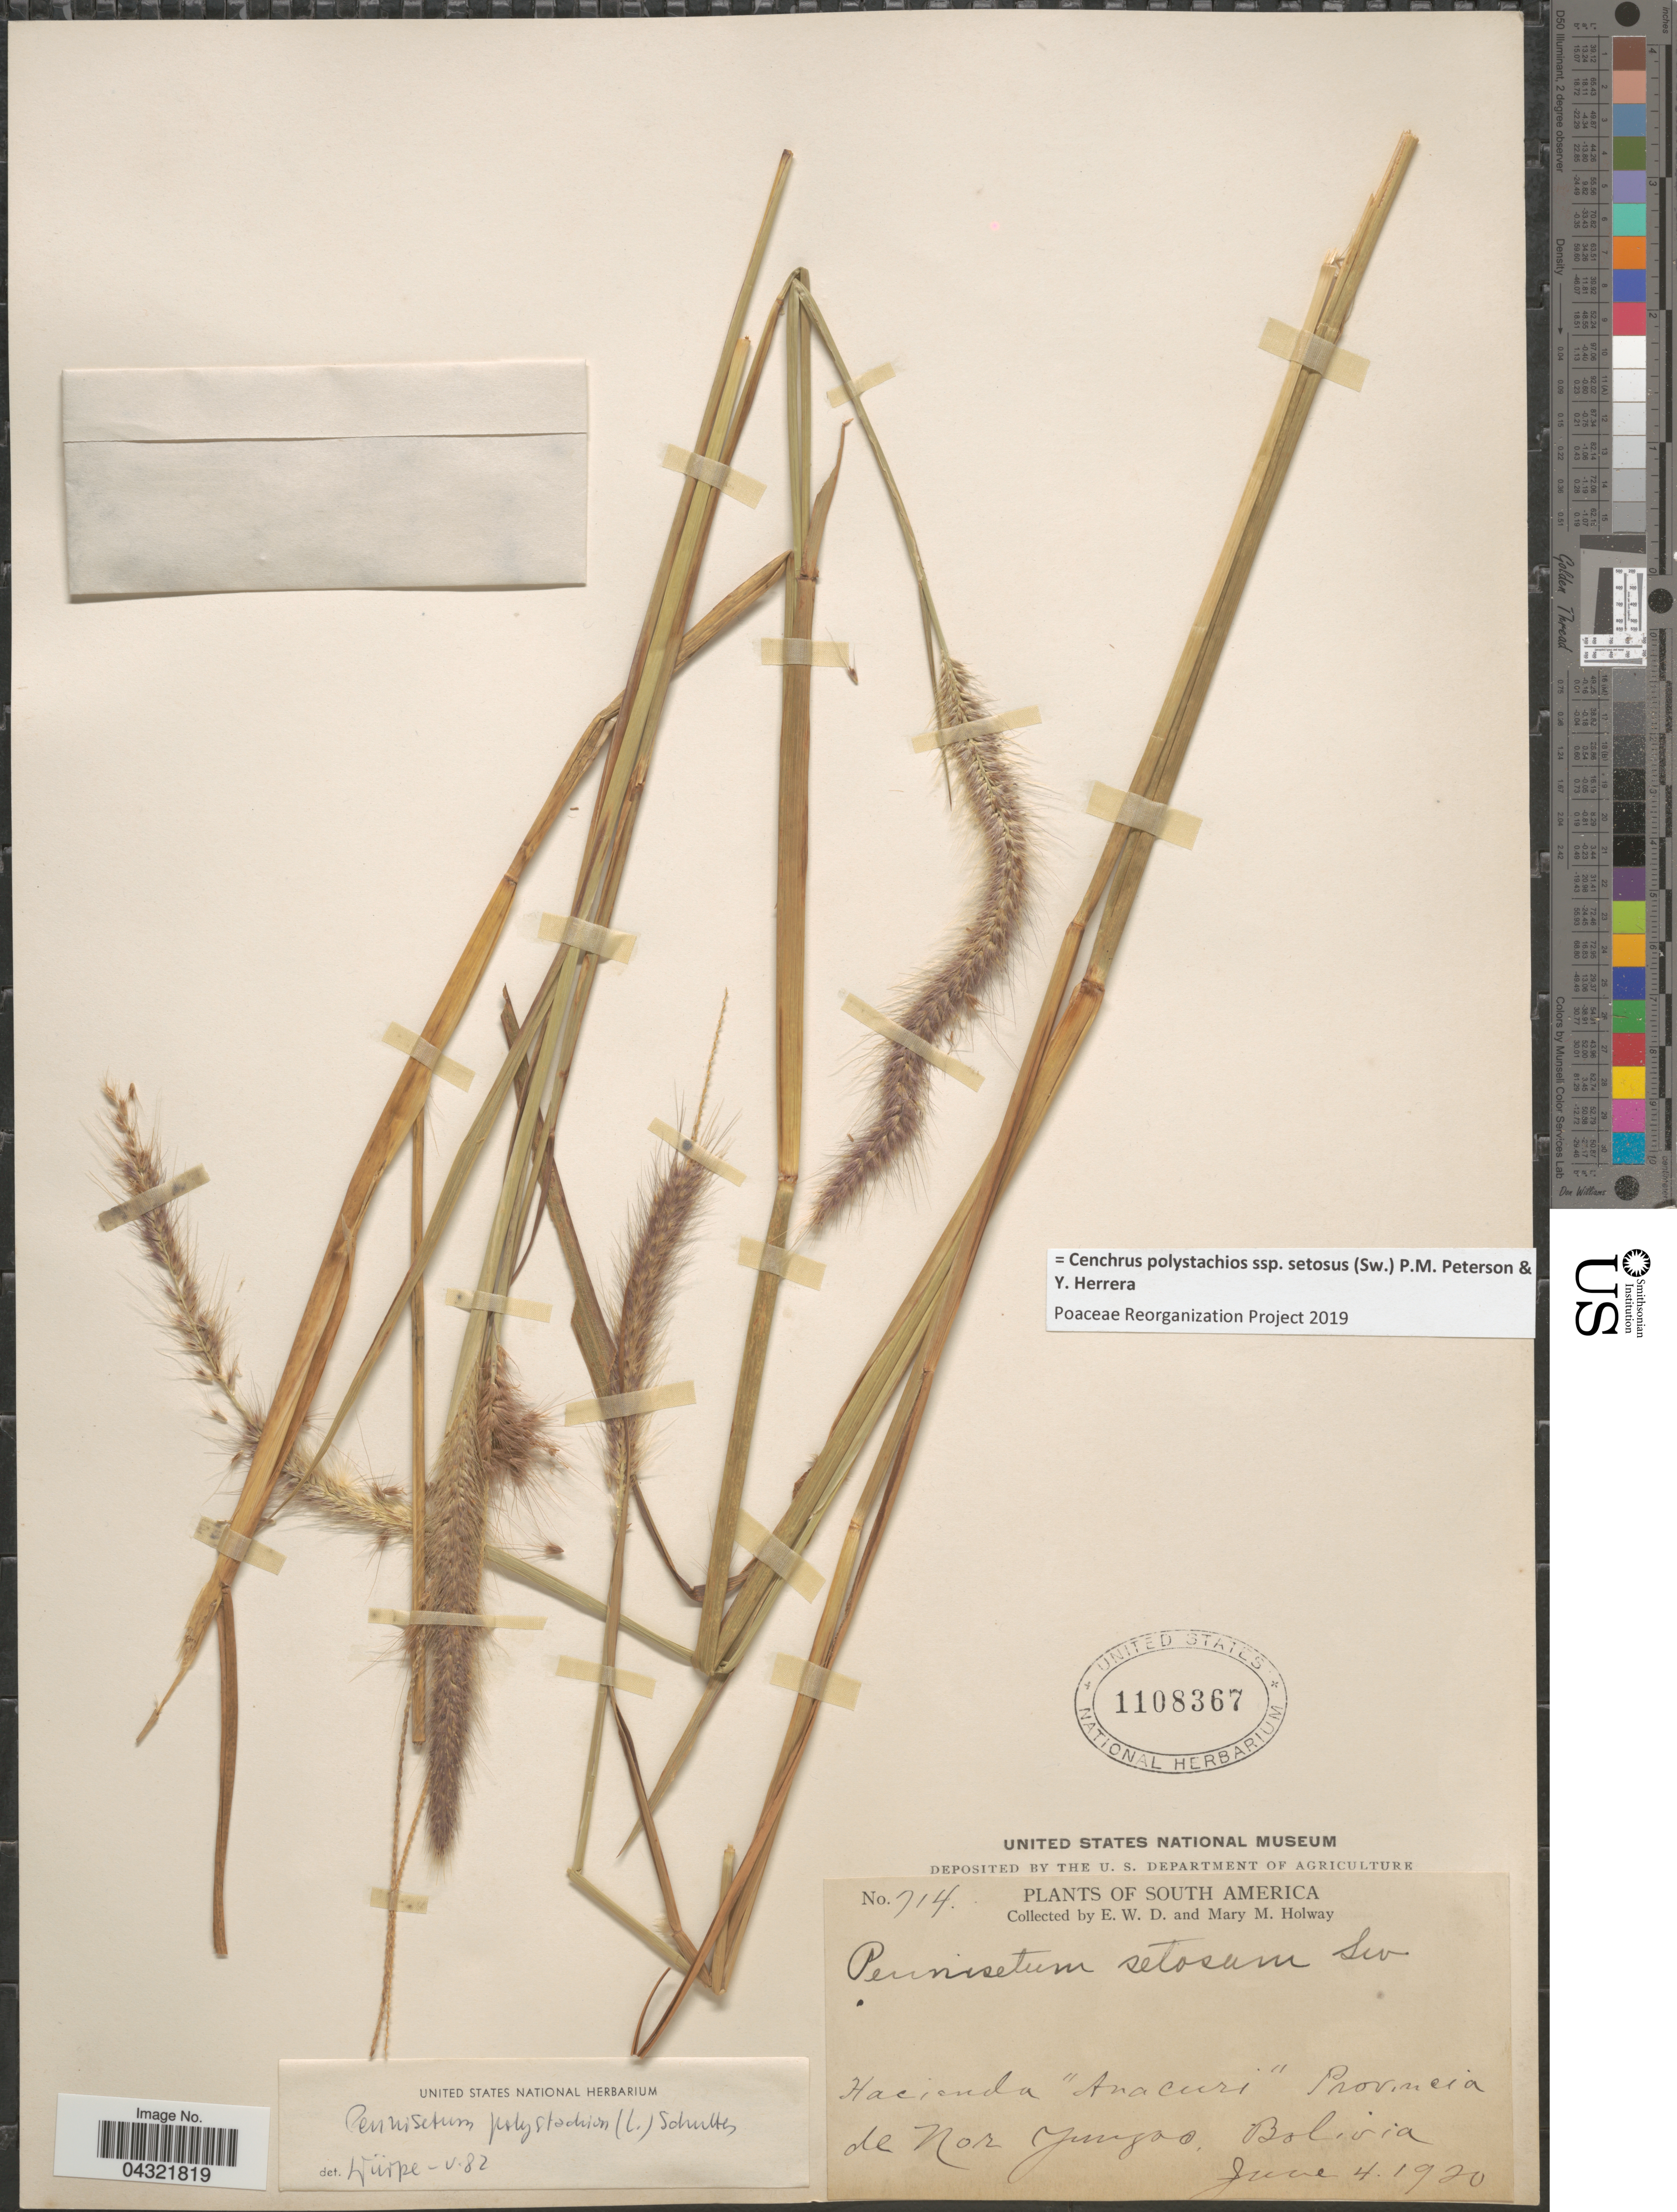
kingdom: Plantae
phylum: Tracheophyta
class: Liliopsida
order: Poales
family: Poaceae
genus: Cenchrus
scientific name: Cenchrus polystachios subsp. setosus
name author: (Sw.) P.M. Peterson & Y. Herrera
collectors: E. W. D. Holway & M. M. Holway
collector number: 717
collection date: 1920-06-04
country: Bolivia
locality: Hacienda "Aracuri" Provincia de Nor Yungas.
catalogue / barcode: US 1108367